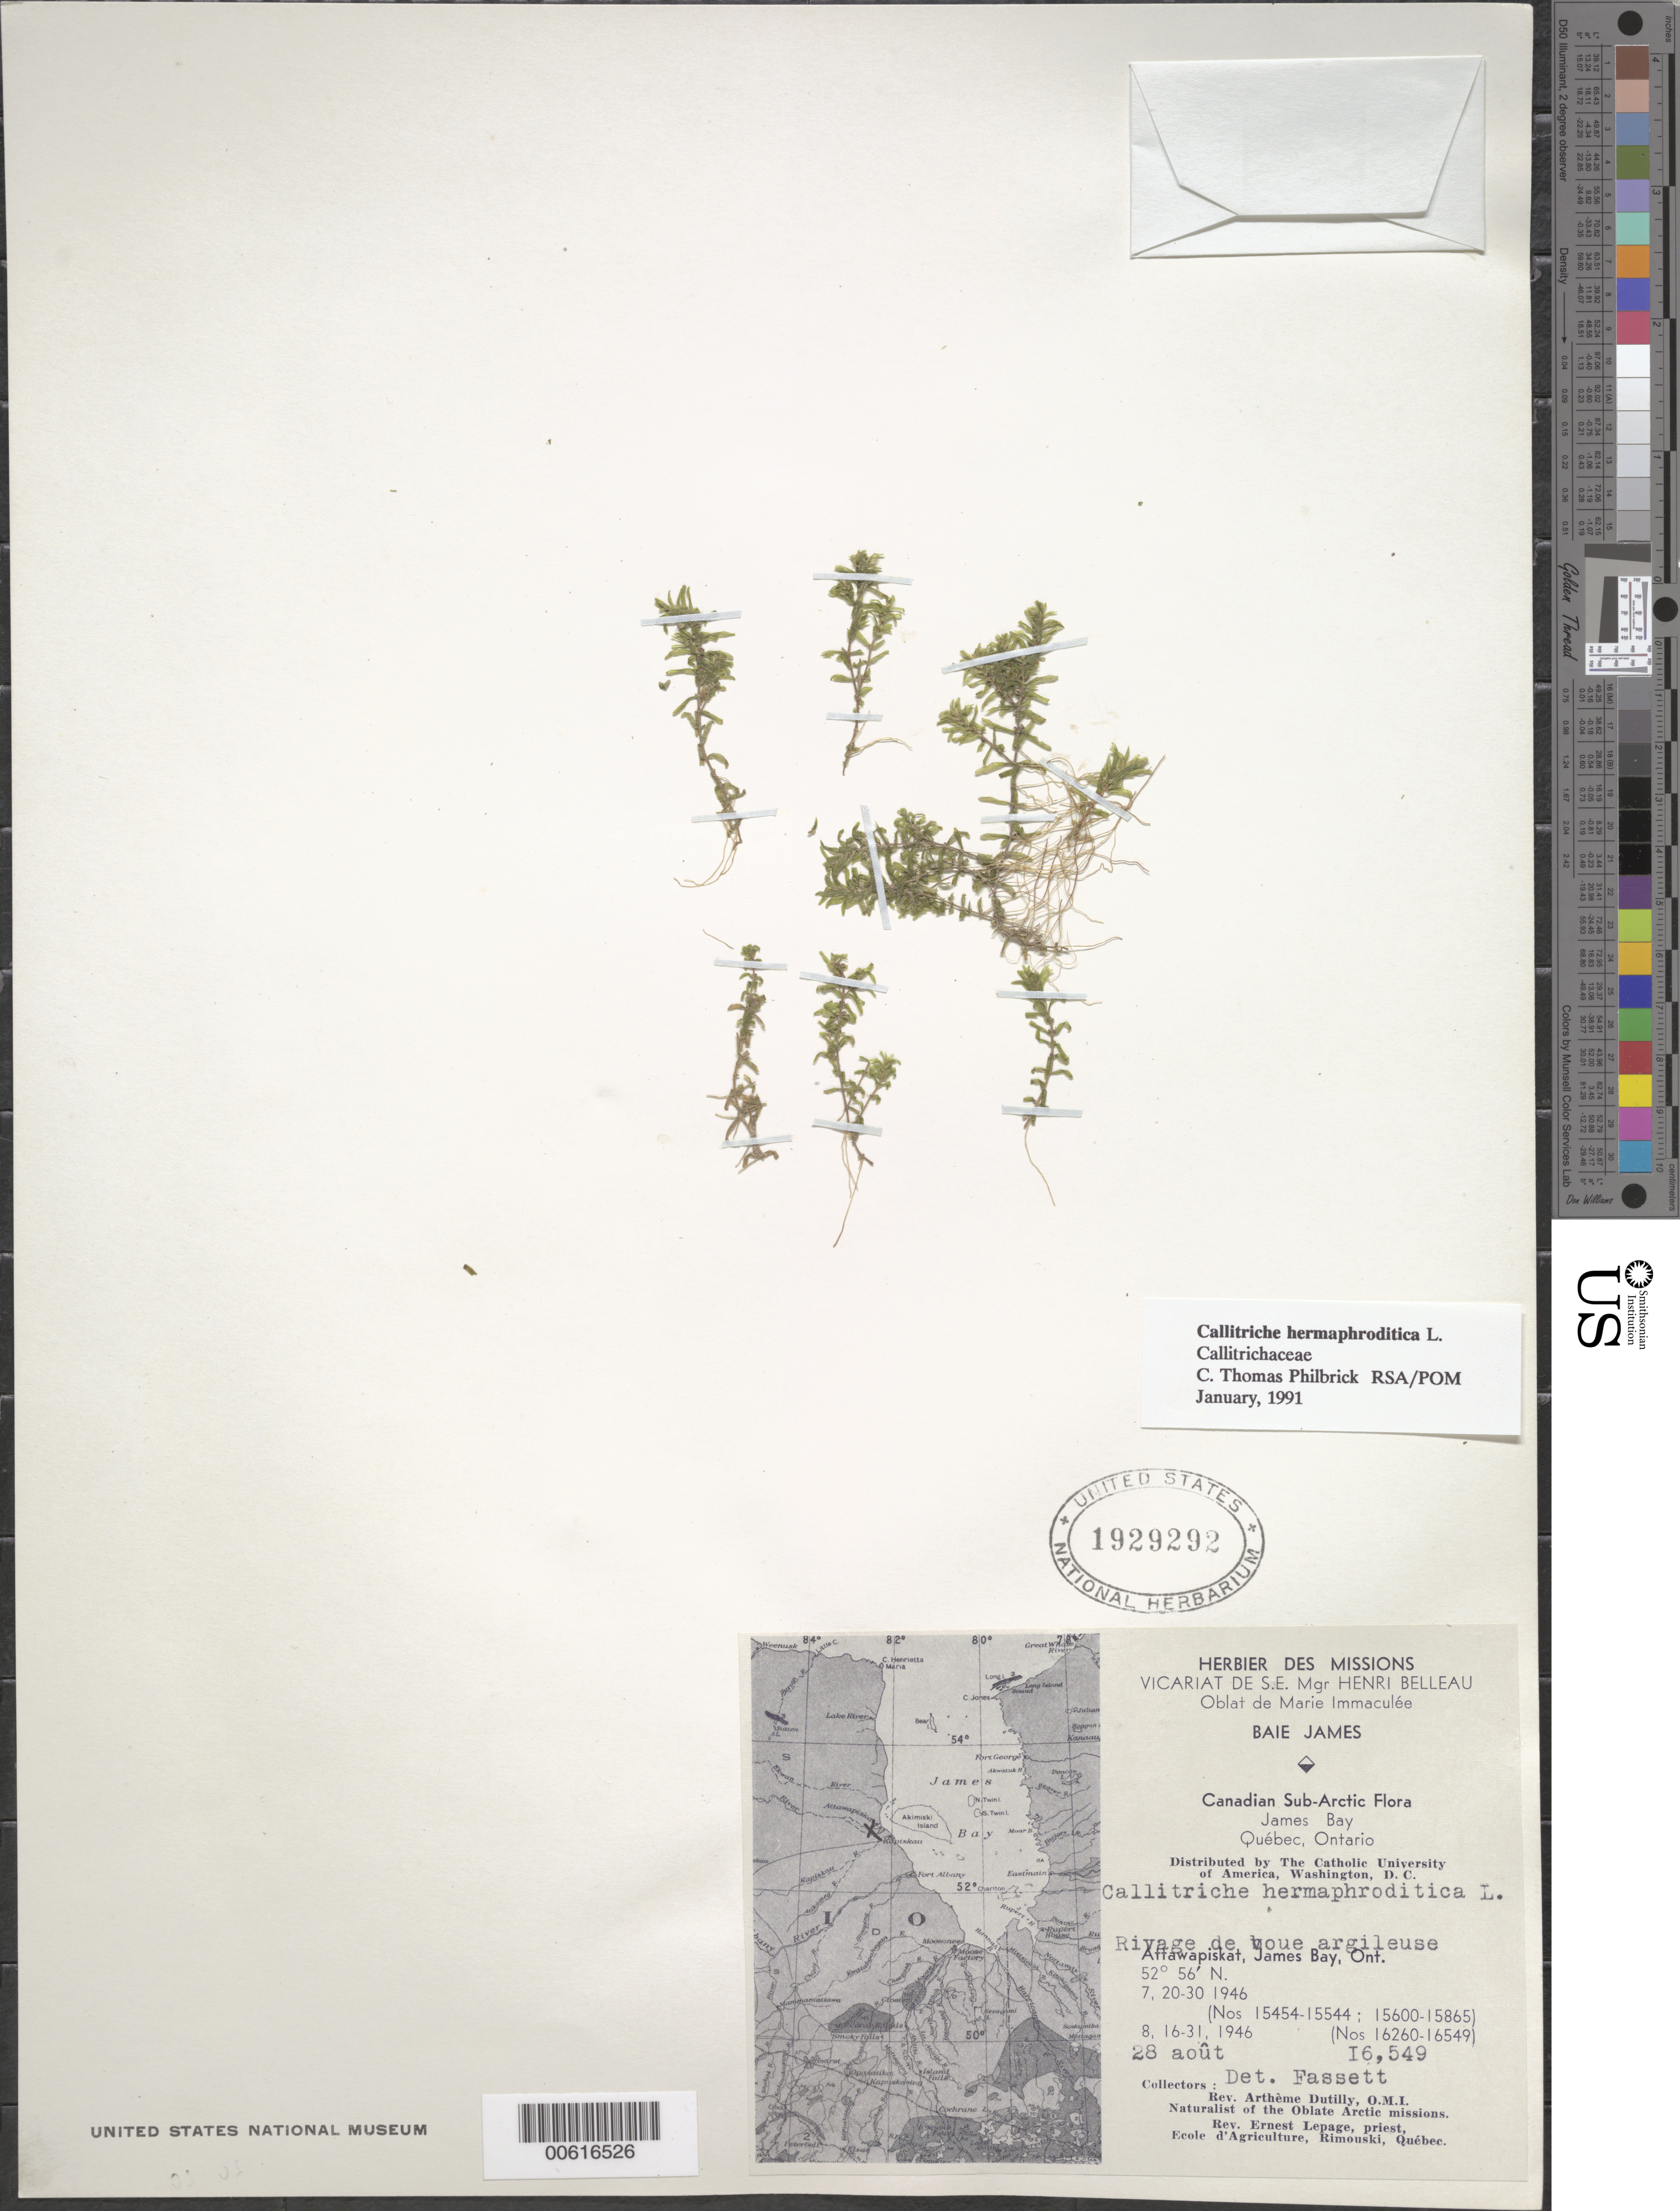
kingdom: Plantae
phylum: Tracheophyta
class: Magnoliopsida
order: Lamiales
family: Plantaginaceae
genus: Callitriche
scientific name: Callitriche hermaphroditica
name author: L.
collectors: A. Dutilly & E. Lepage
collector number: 16549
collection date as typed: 28 Aug 1946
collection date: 1946-08-28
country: Canada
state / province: Ontario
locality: James Bay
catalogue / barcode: US 1929292